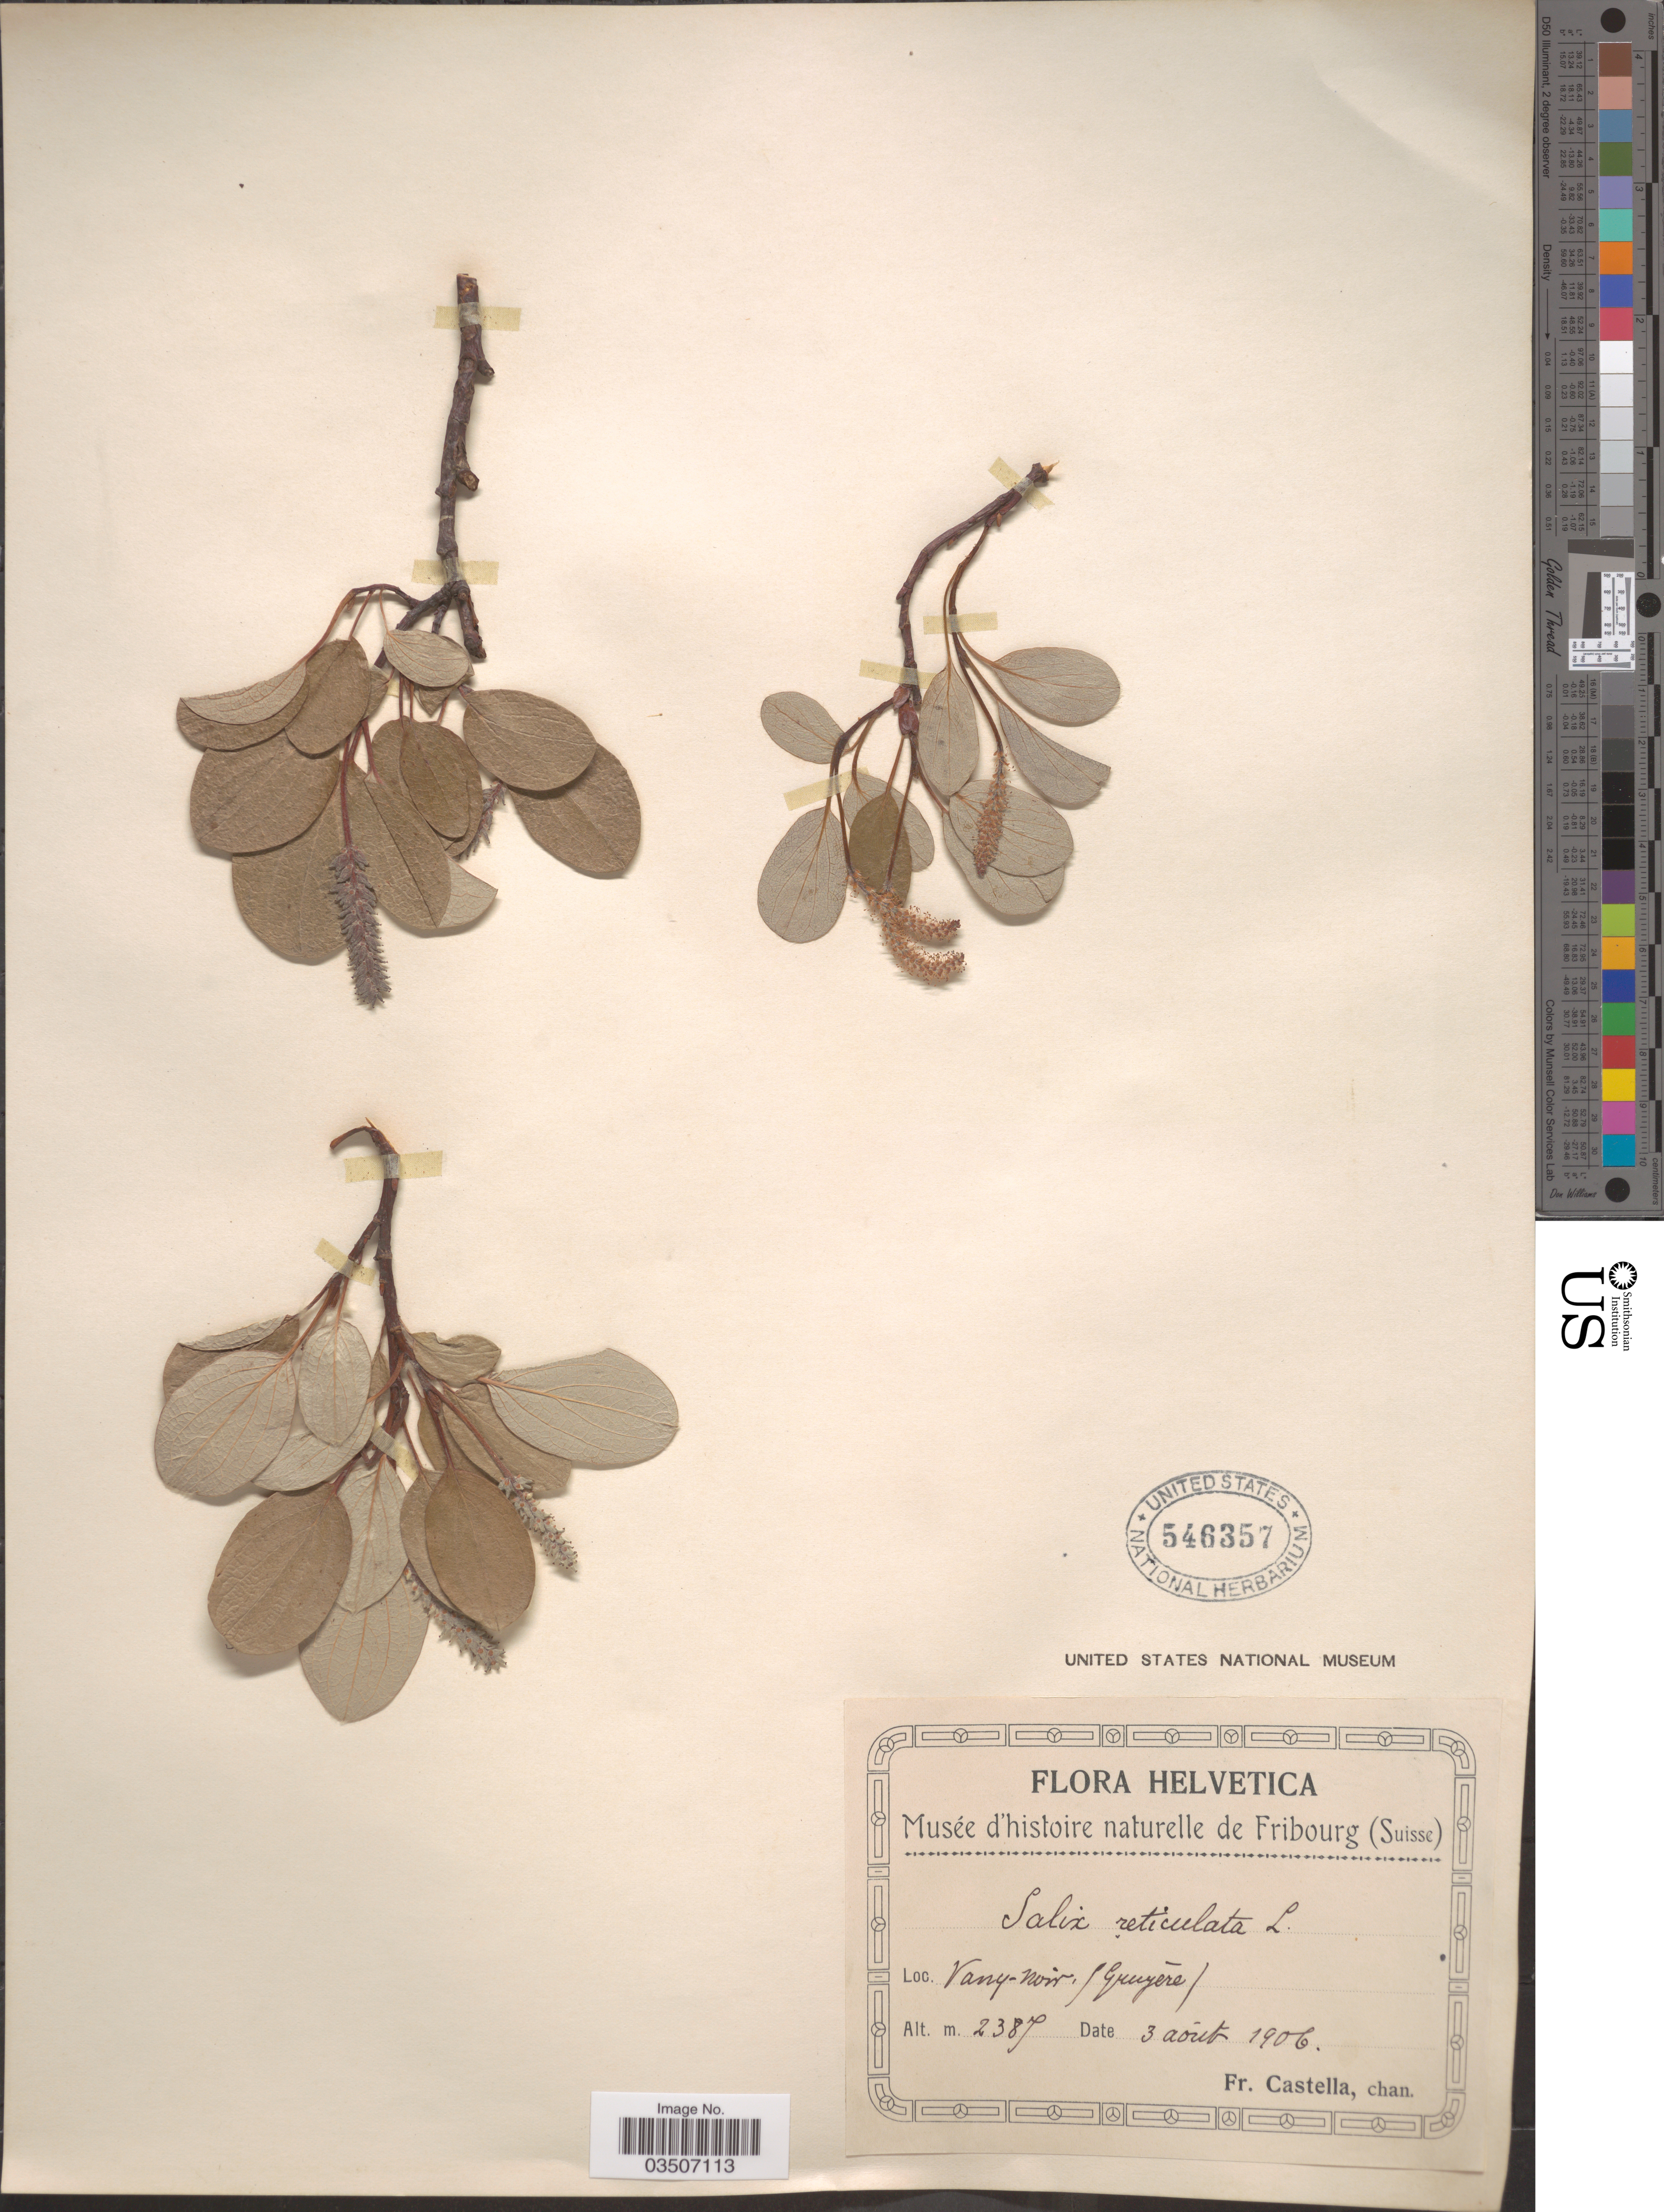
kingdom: Plantae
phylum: Tracheophyta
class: Magnoliopsida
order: Malpighiales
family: Salicaceae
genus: Salix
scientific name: Salix reticulata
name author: L.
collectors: Fr. Castella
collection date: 1906-08-03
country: Switzerland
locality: Helvetica. Vany-noir, (Gruyére).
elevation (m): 2387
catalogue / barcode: US 546357